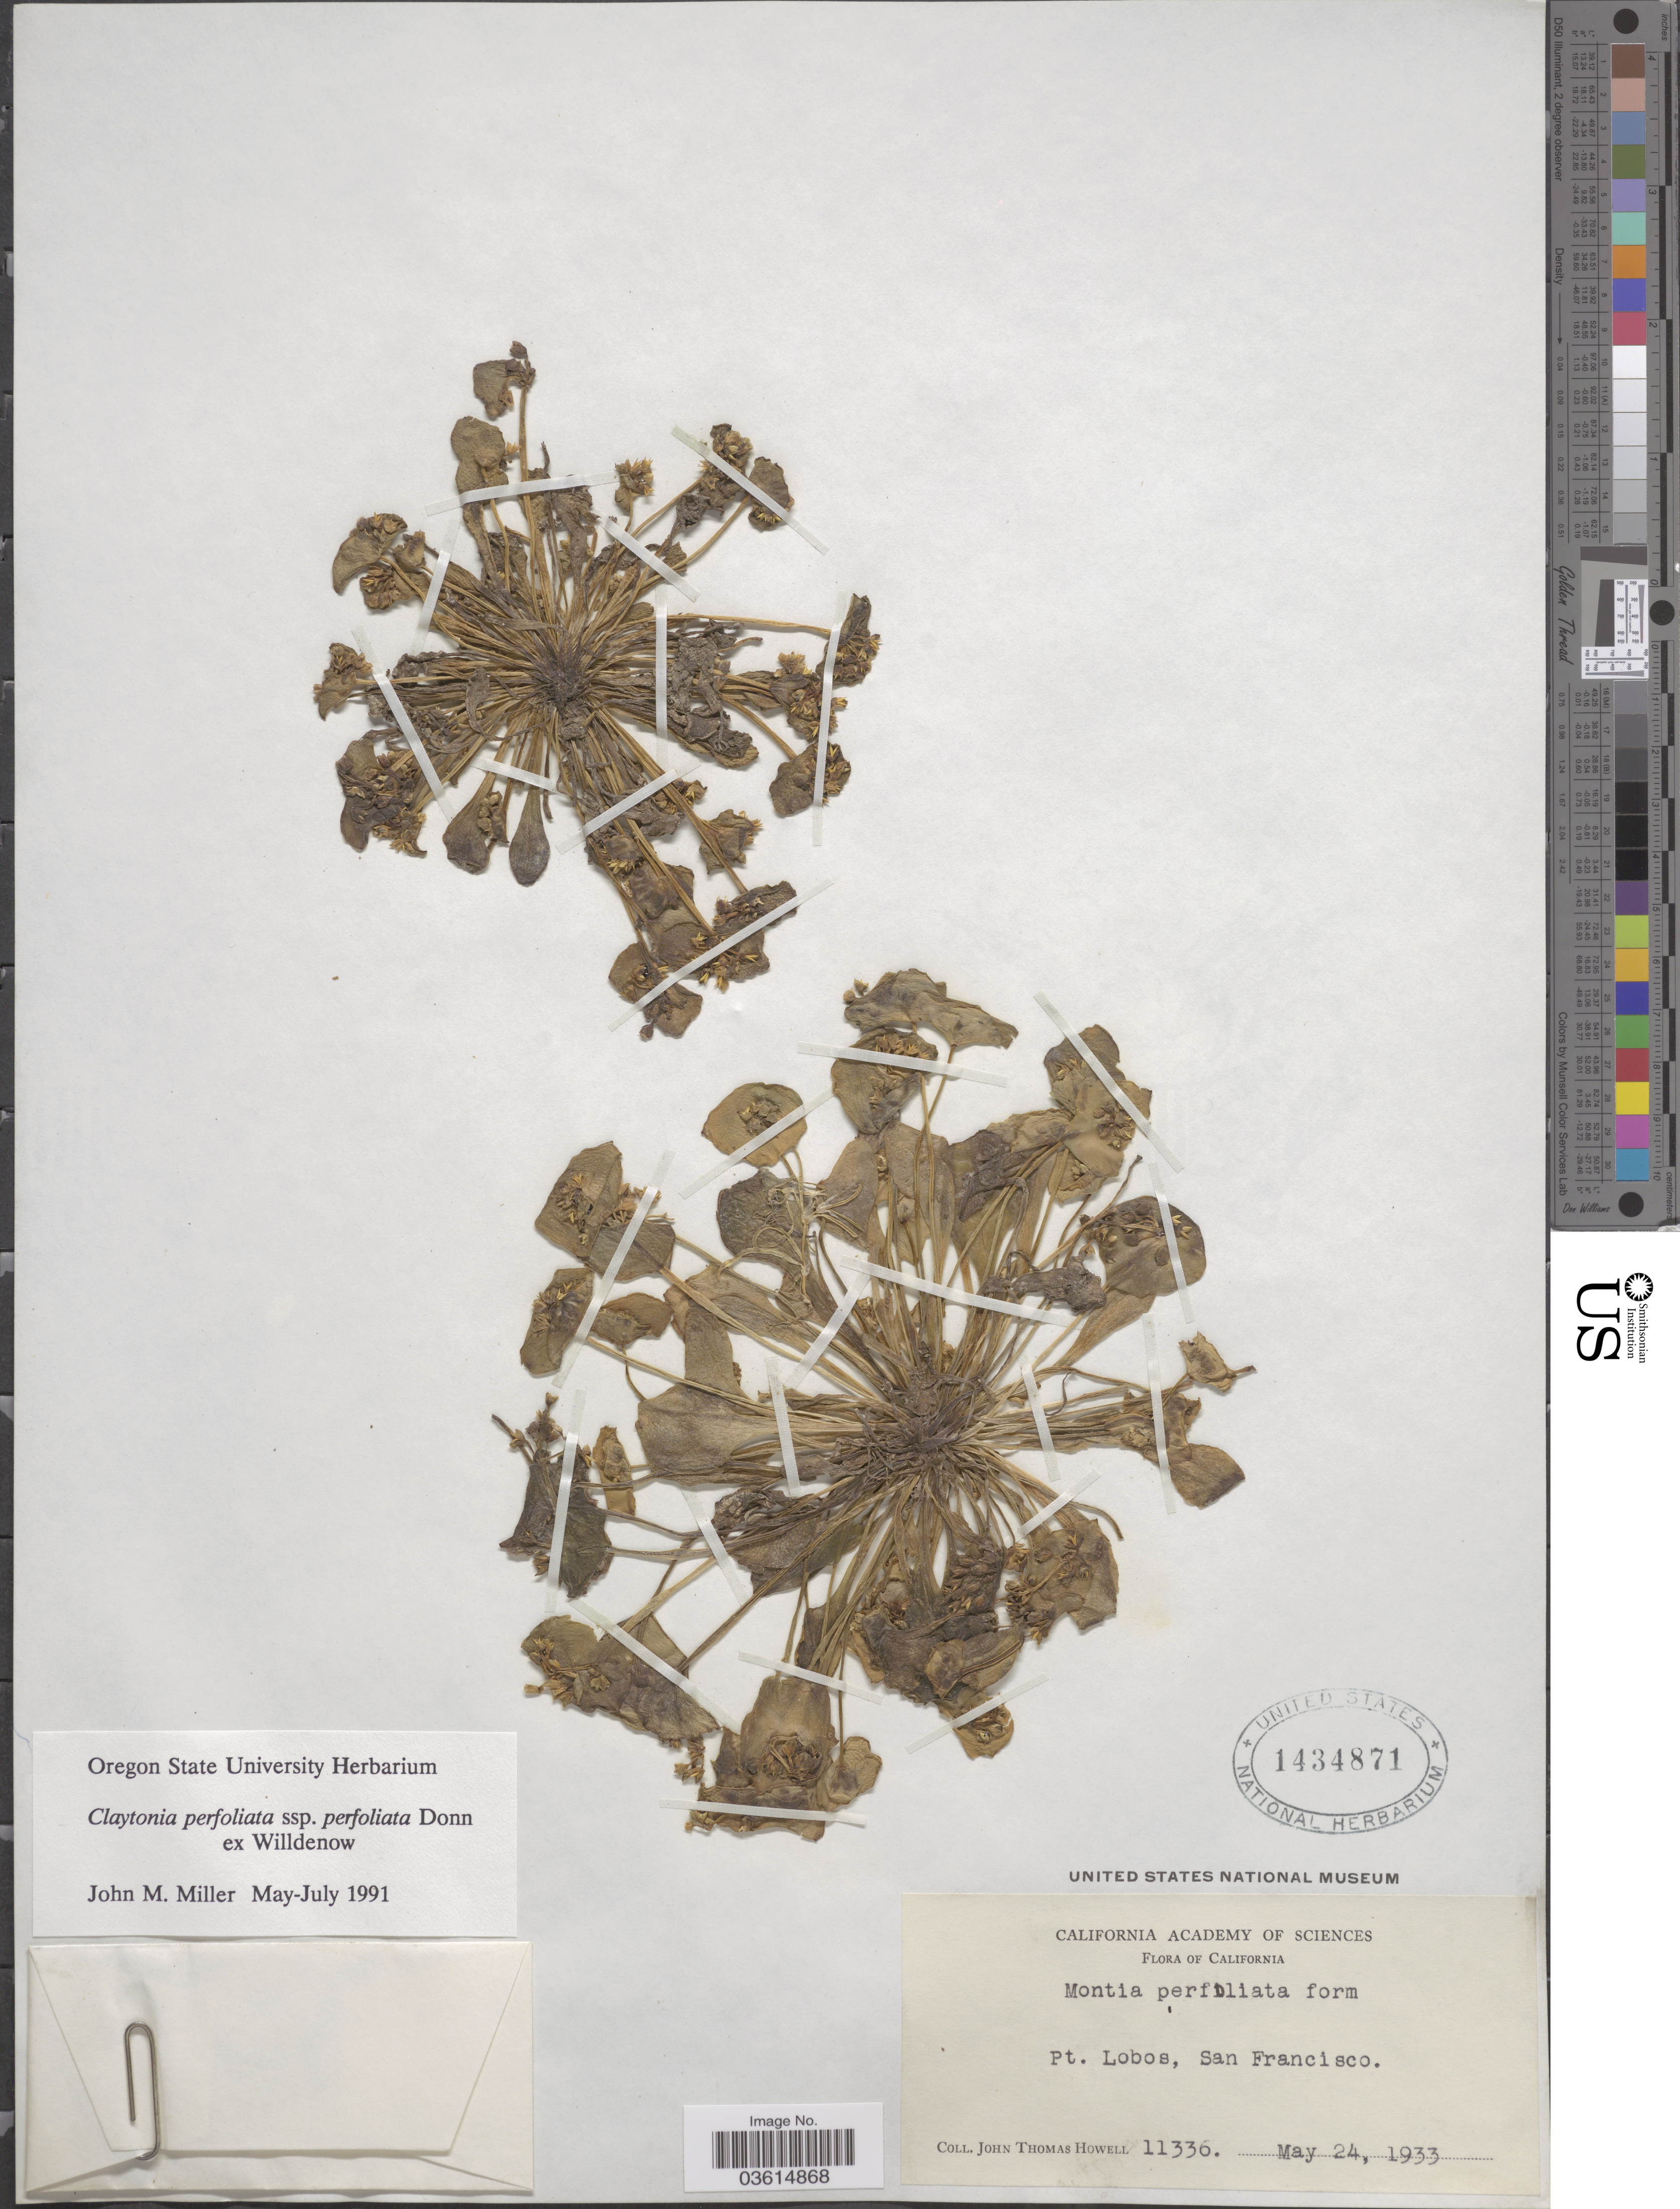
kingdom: Plantae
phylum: Tracheophyta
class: Magnoliopsida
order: Caryophyllales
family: Montiaceae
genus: Claytonia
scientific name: Claytonia perfoliata subsp. perfoliata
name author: Donn ex Willd.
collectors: J. T. Howell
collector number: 11336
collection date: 1933-05-24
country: United States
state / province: California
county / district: San Francisco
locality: Pt. Lobos, San Francisco.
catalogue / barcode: US 1434871